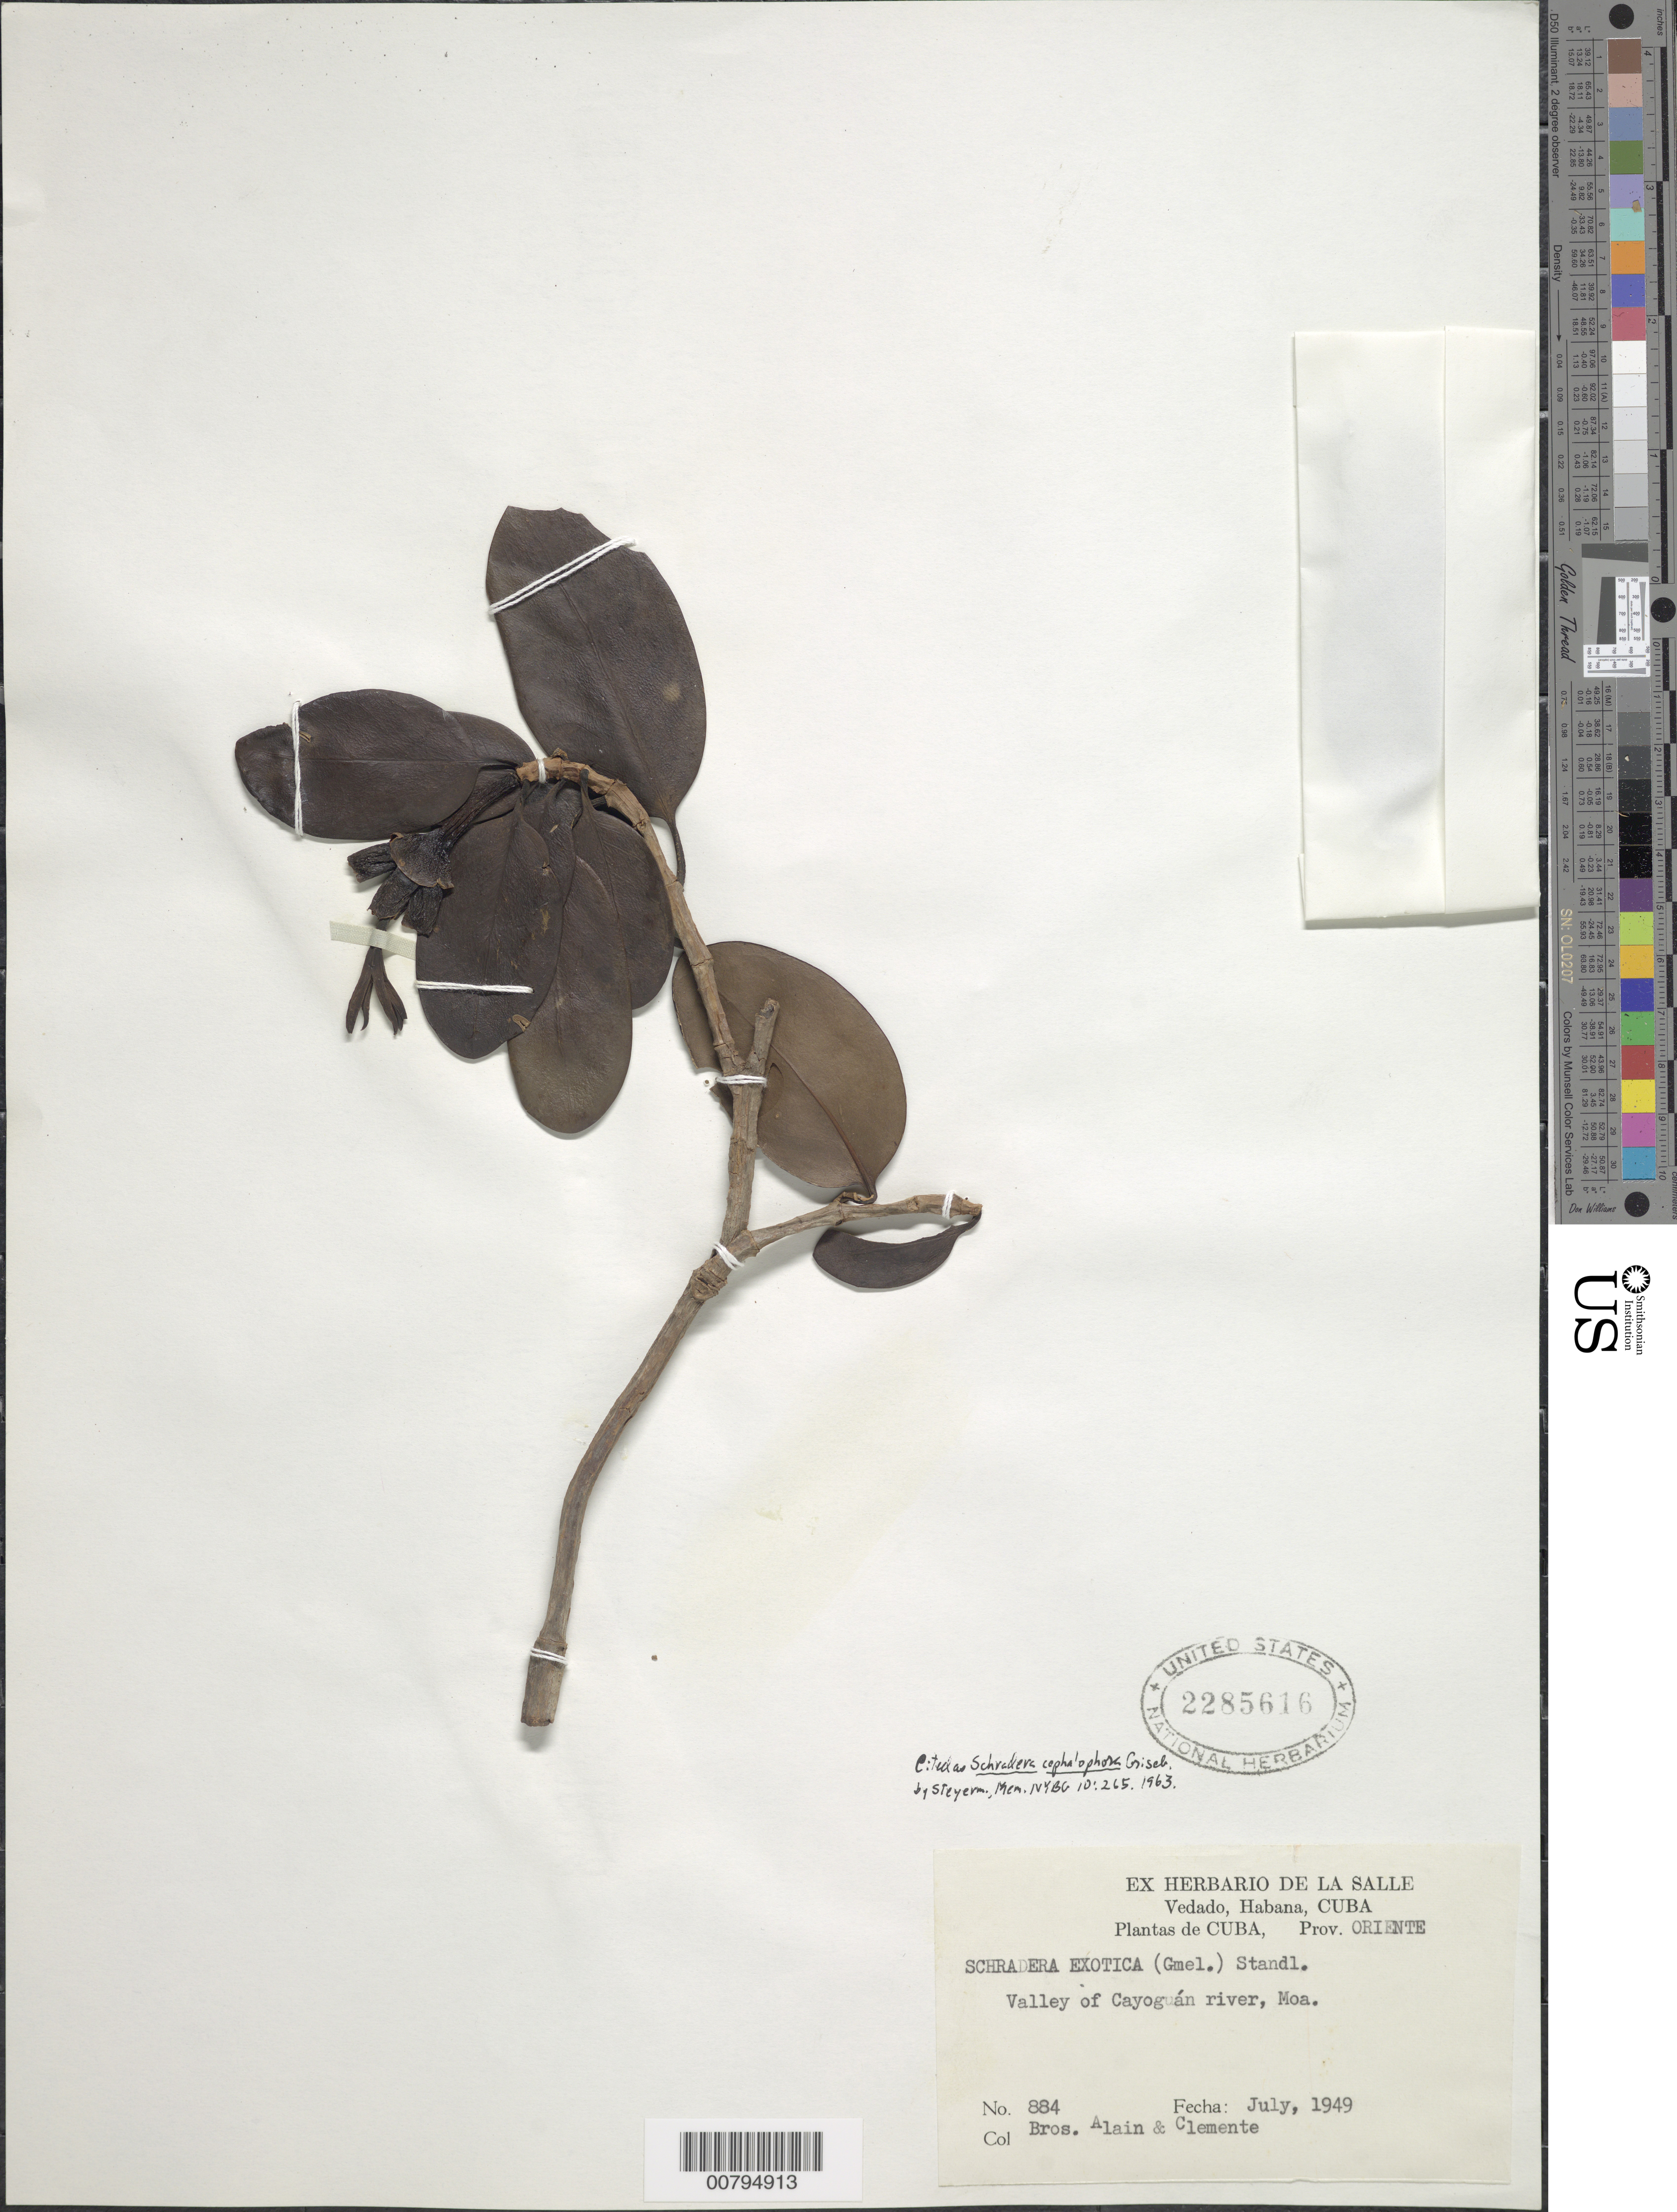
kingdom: Plantae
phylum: Tracheophyta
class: Magnoliopsida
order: Gentianales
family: Rubiaceae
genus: Schradera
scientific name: Schradera cephalophora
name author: Griseb.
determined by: Steyermark, Julian A., (VEN)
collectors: A. H. Liogier & Bro. Clemente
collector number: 884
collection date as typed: Jul 1949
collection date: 1949-07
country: Cuba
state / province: Oriente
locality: Valley of Cayoguan River, Moa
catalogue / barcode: US 2285616